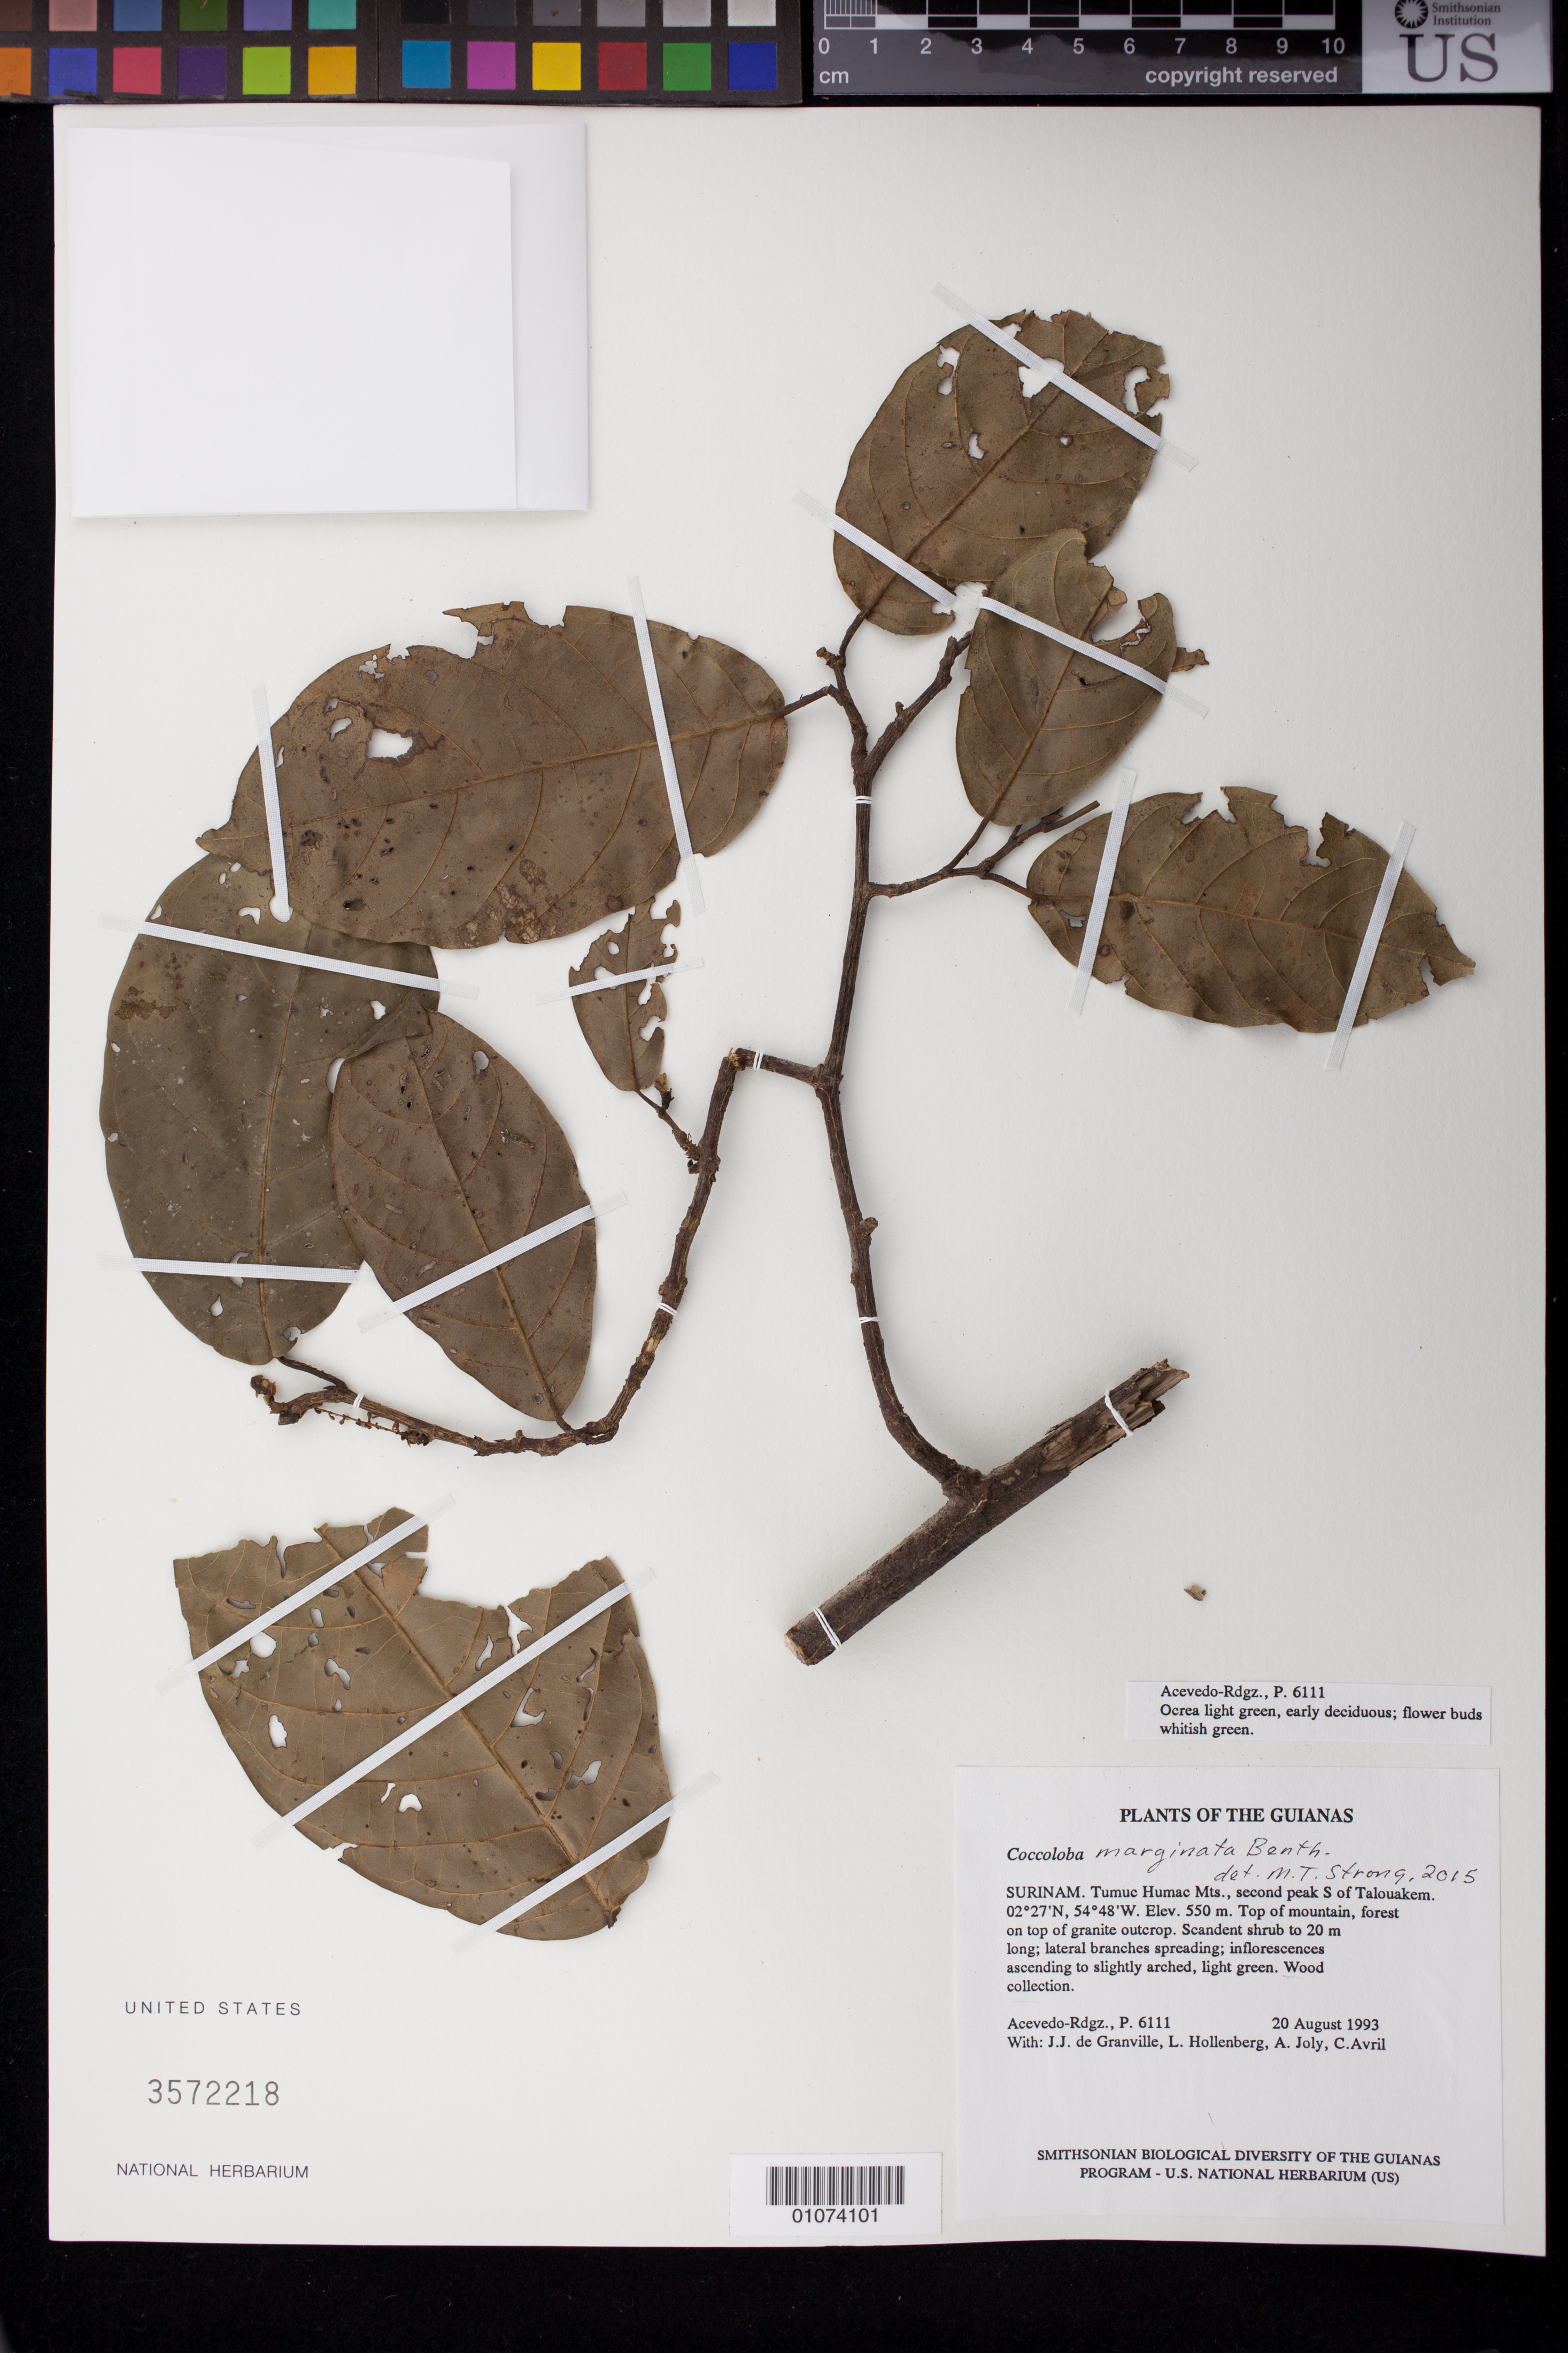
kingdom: Plantae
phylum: Tracheophyta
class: Magnoliopsida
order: Caryophyllales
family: Polygonaceae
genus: Coccoloba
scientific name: Coccoloba marginata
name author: Benth.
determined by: Strong, M. T., (US), Smithsonian Institution - National Museum of Natural History (UNITED STATES)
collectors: P. Acevedo-Rodr., J.-J. de Granville, L. Hollenberg, A. Joly & C. Avril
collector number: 6111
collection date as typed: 20 August 1993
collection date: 1993-08-20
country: Suriname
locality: Tumuc Humac Mts., second peak S of Talouakem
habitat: Top of mountain, forest on top of granite outcrop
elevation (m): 550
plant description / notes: NY, US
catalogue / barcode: US 3572218